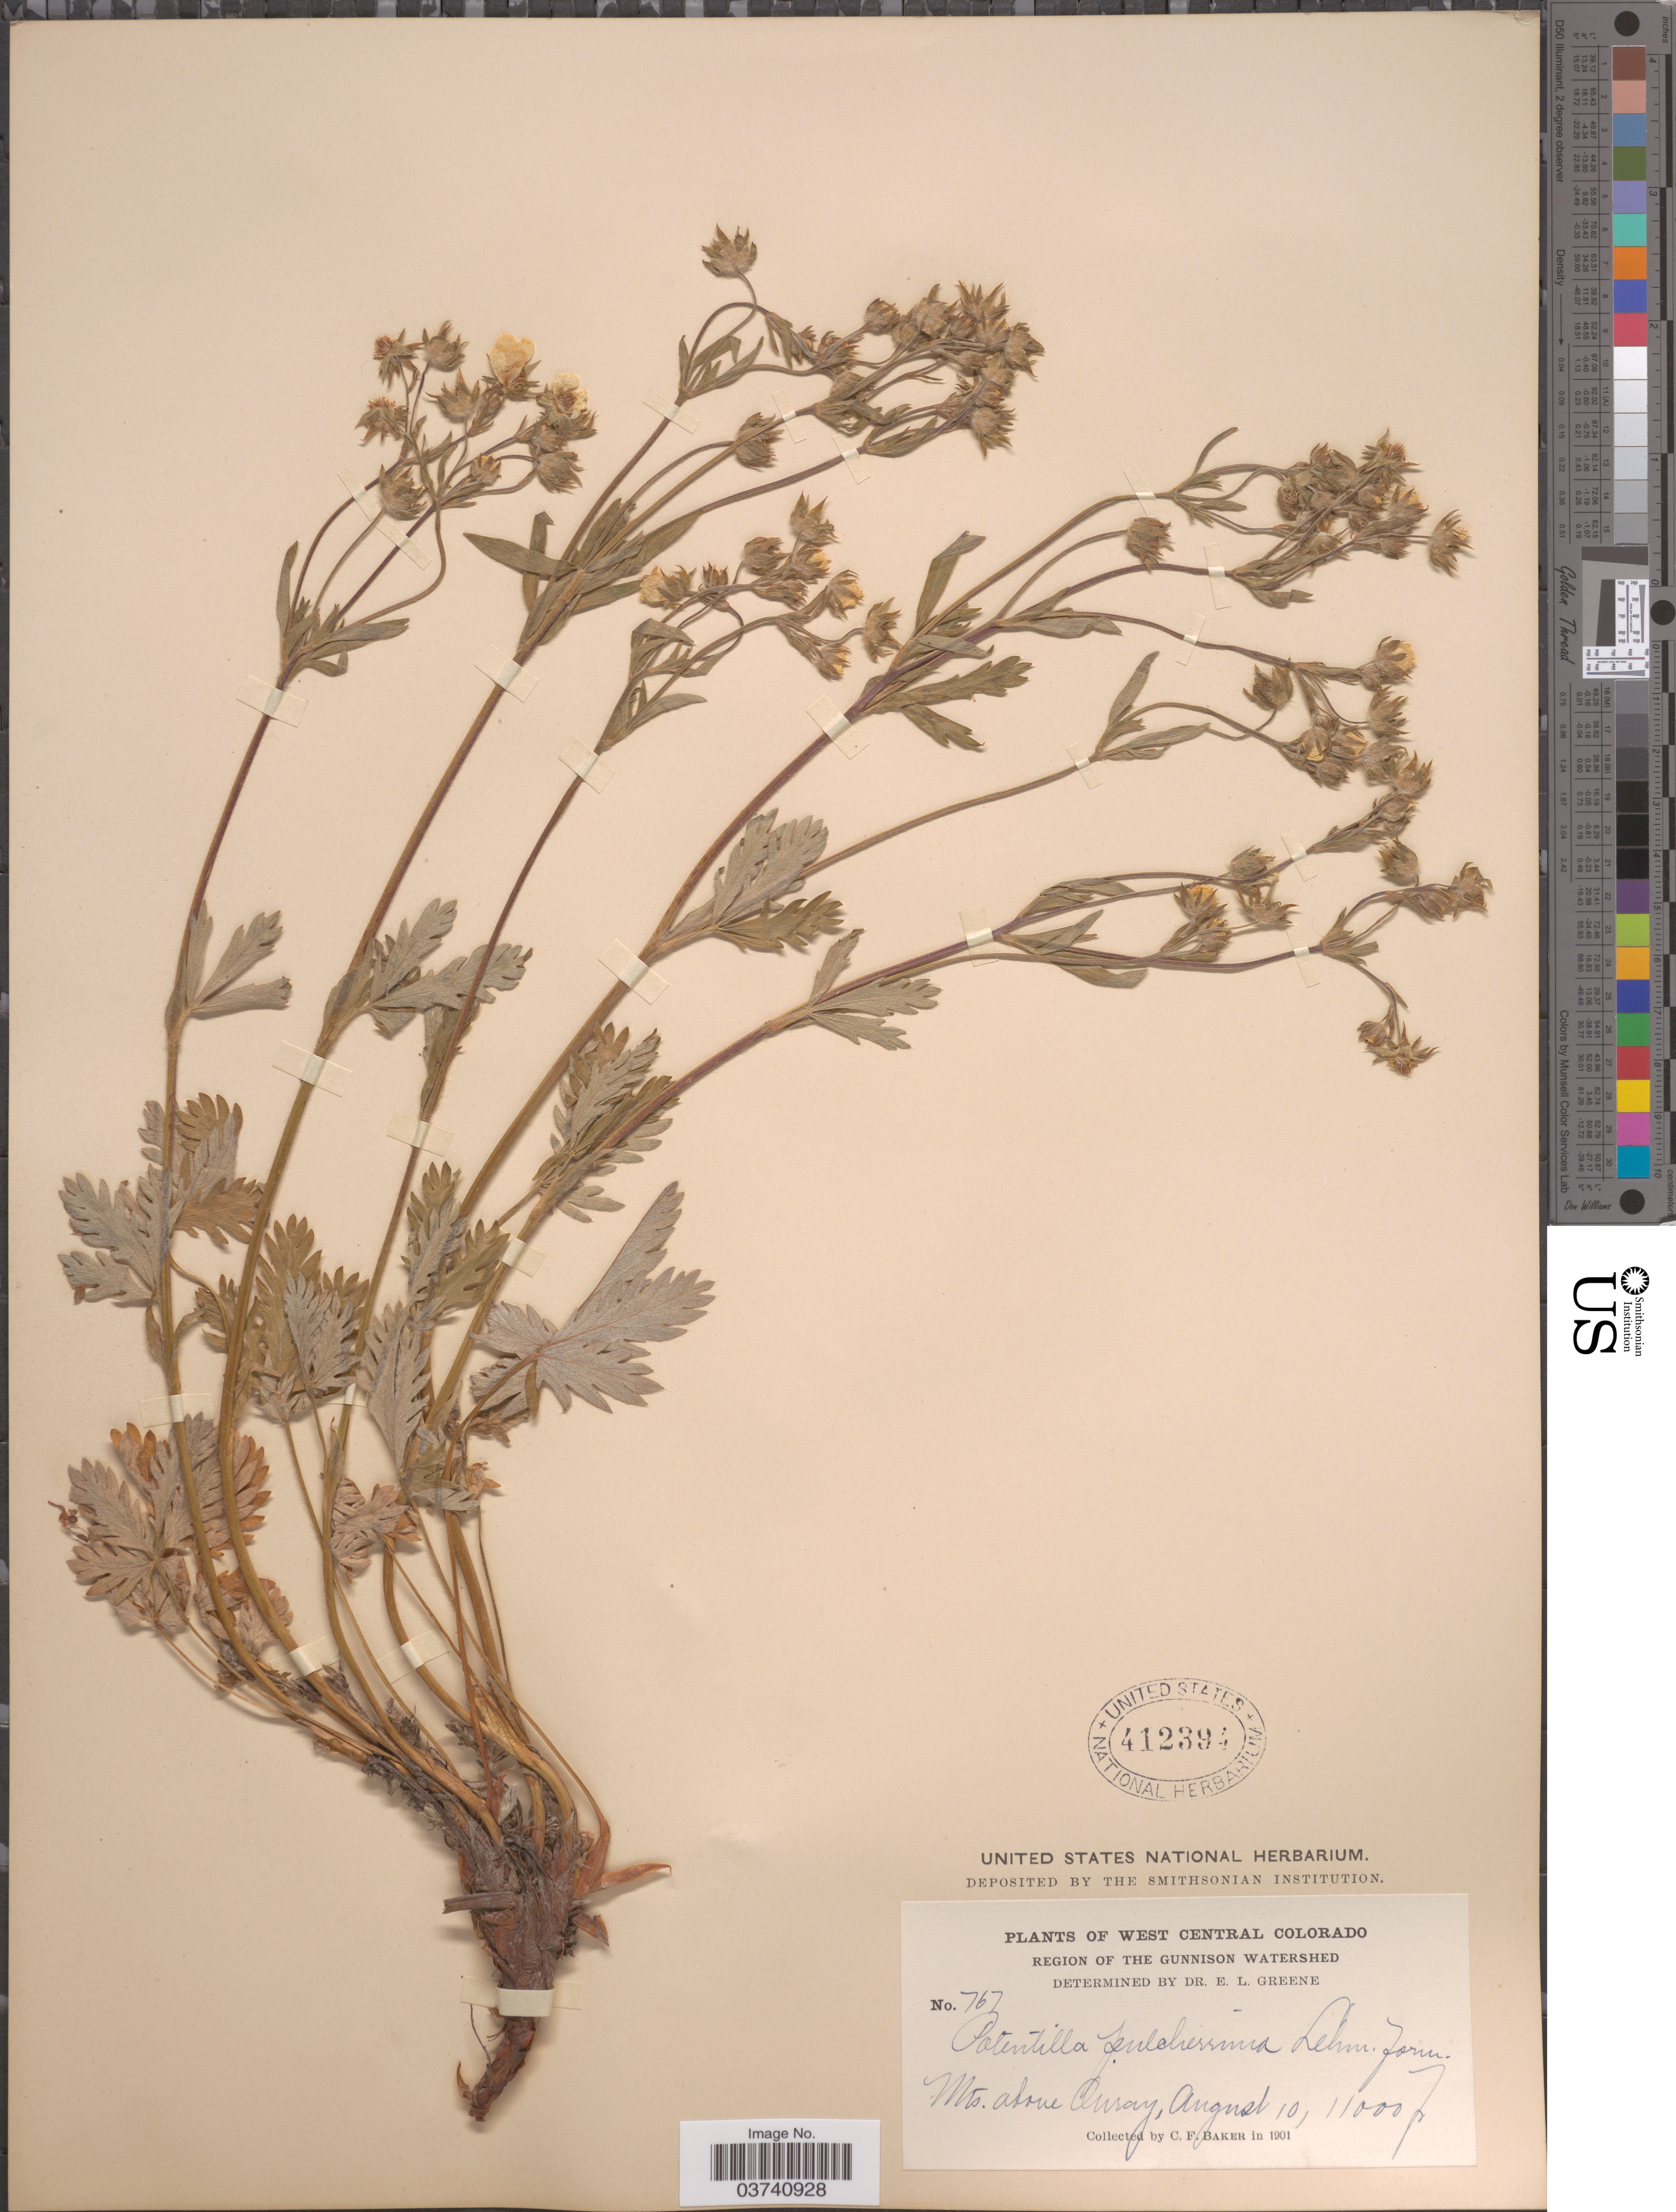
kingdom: Plantae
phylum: Tracheophyta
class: Magnoliopsida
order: Rosales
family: Rosaceae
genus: Potentilla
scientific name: Potentilla pulcherrima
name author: Lehm.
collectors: C. F. Baker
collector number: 767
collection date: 1901-08-10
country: United States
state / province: Colorado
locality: West Central Colorado. Region of the Gunnison Watershed. Mts. above Ouray.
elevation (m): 3353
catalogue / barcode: US 412394